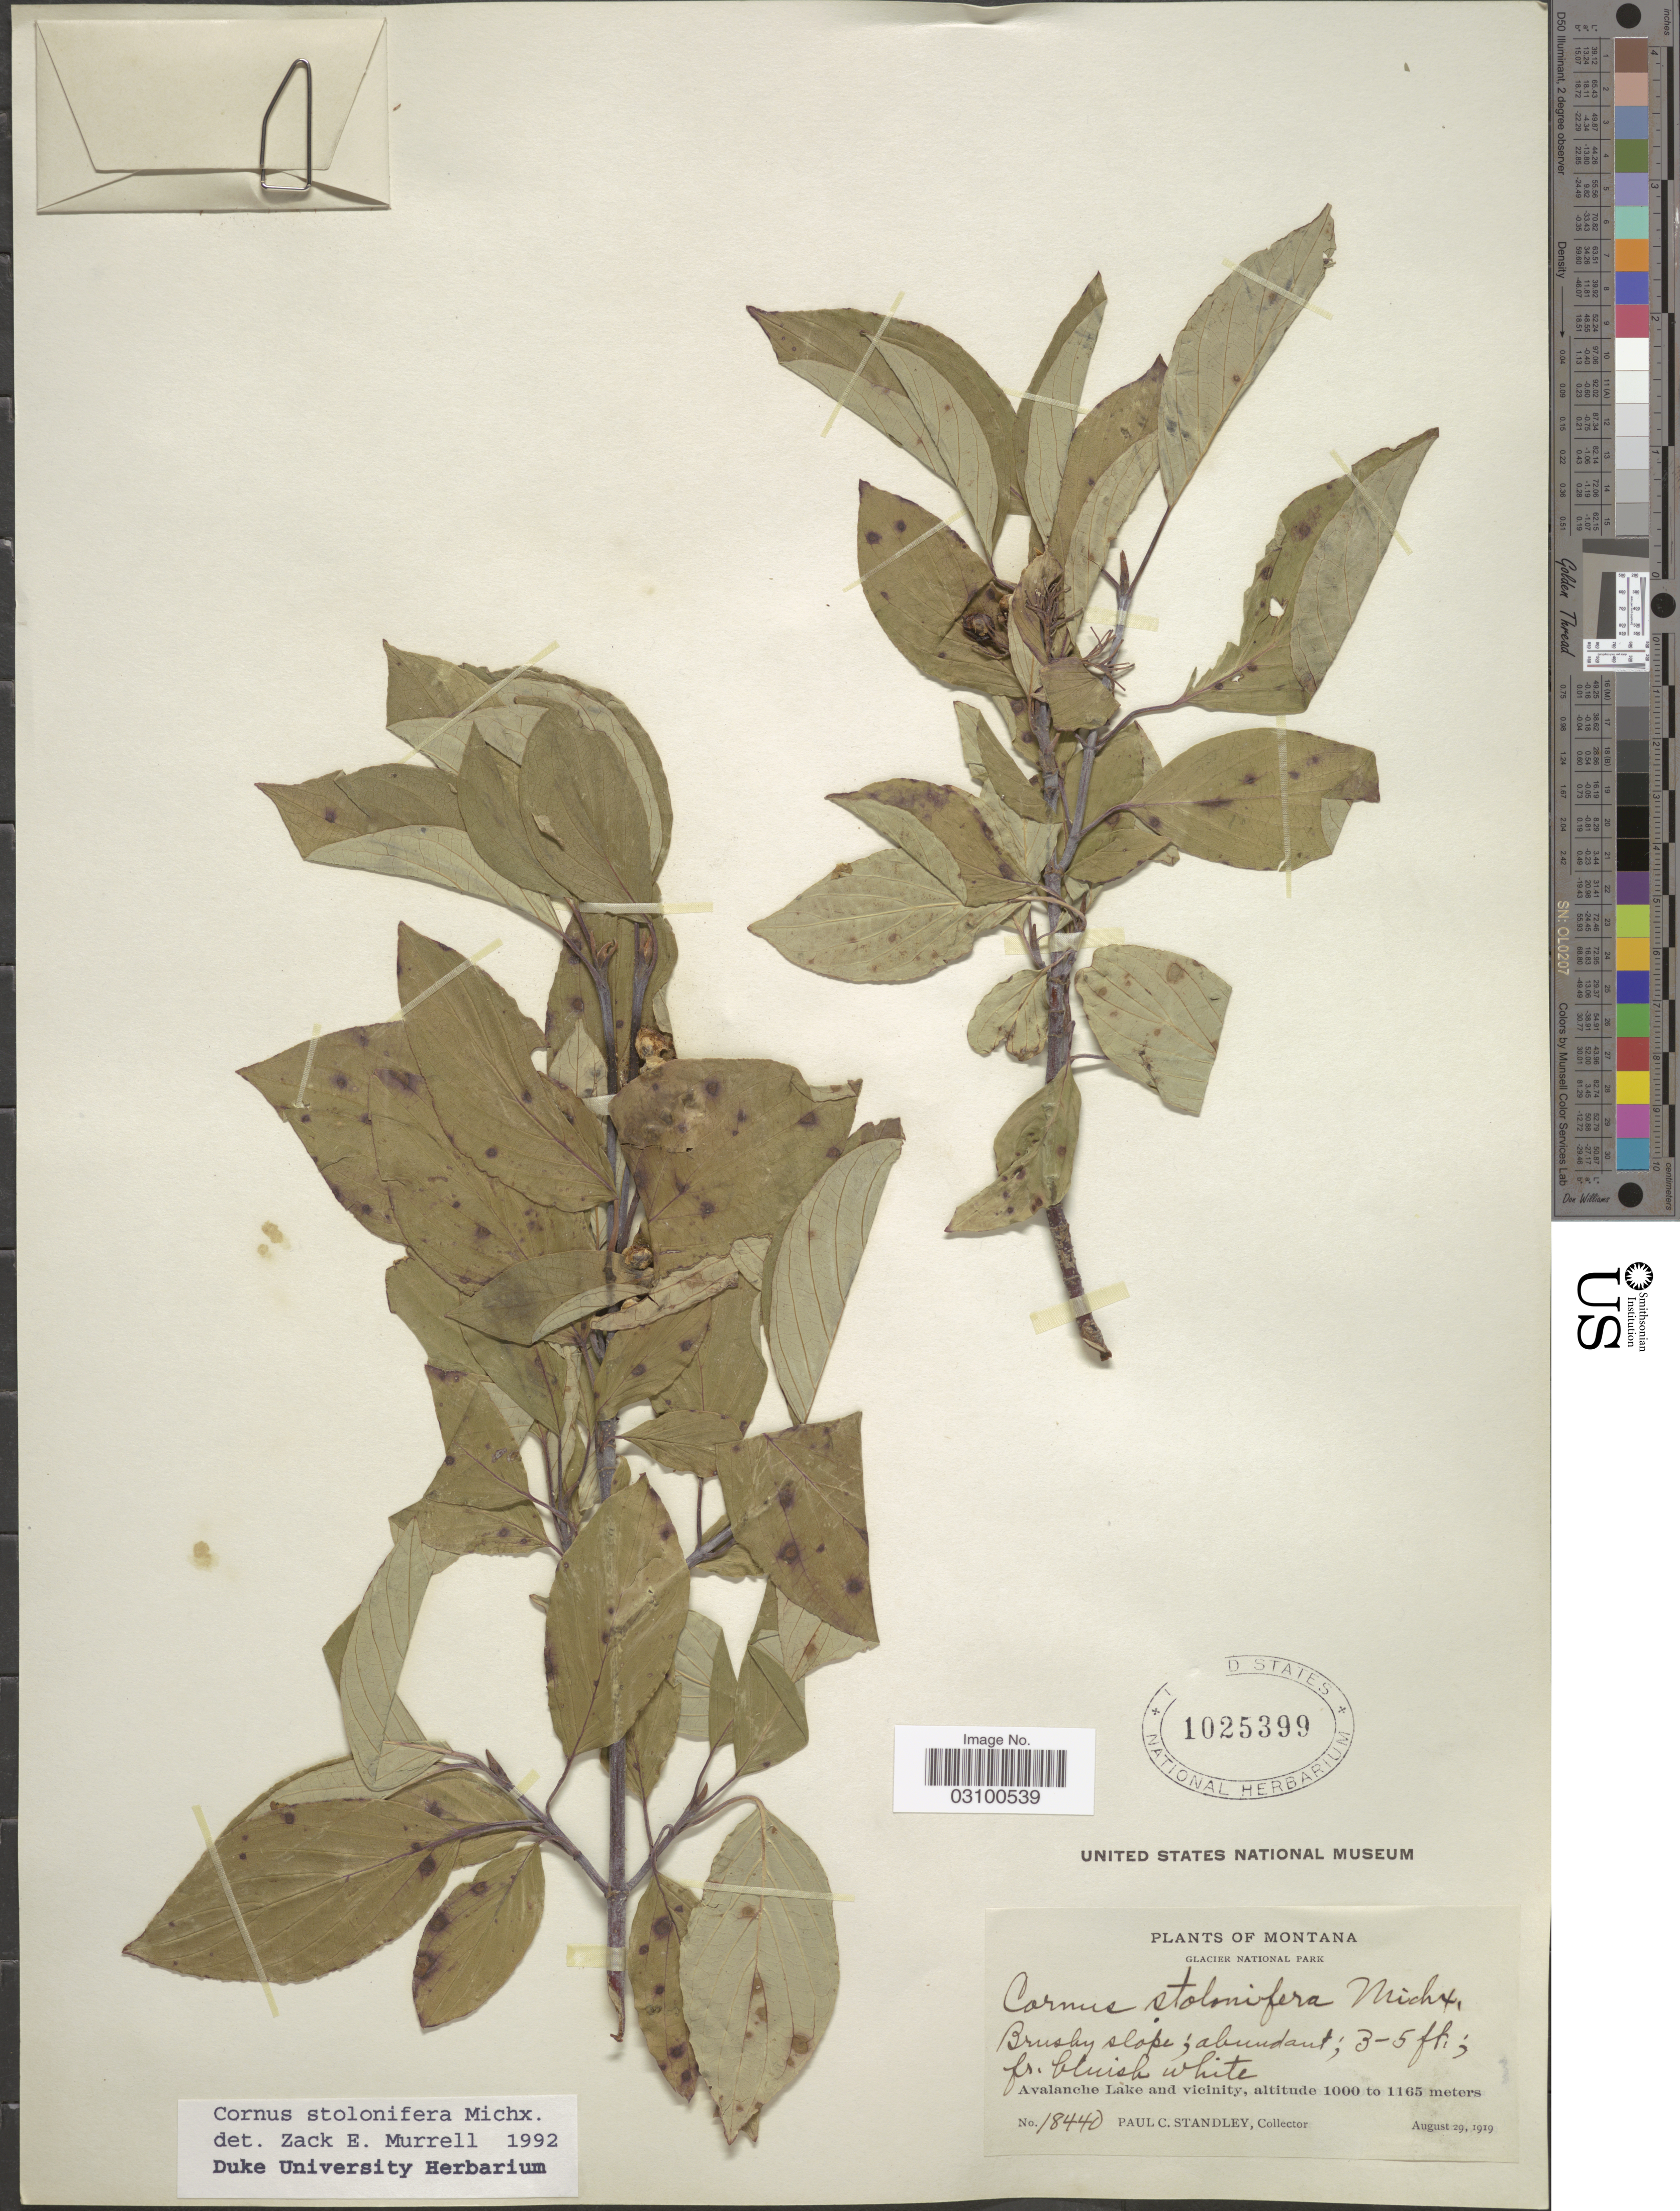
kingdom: Plantae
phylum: Tracheophyta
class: Magnoliopsida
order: Cornales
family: Cornaceae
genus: Cornus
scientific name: Cornus sericea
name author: L.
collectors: P. C. Standley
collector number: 18440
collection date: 1919-08-29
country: United States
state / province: Montana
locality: Glacier National Park. Avalanche Lake and vicinity.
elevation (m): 1000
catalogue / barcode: US 1025399